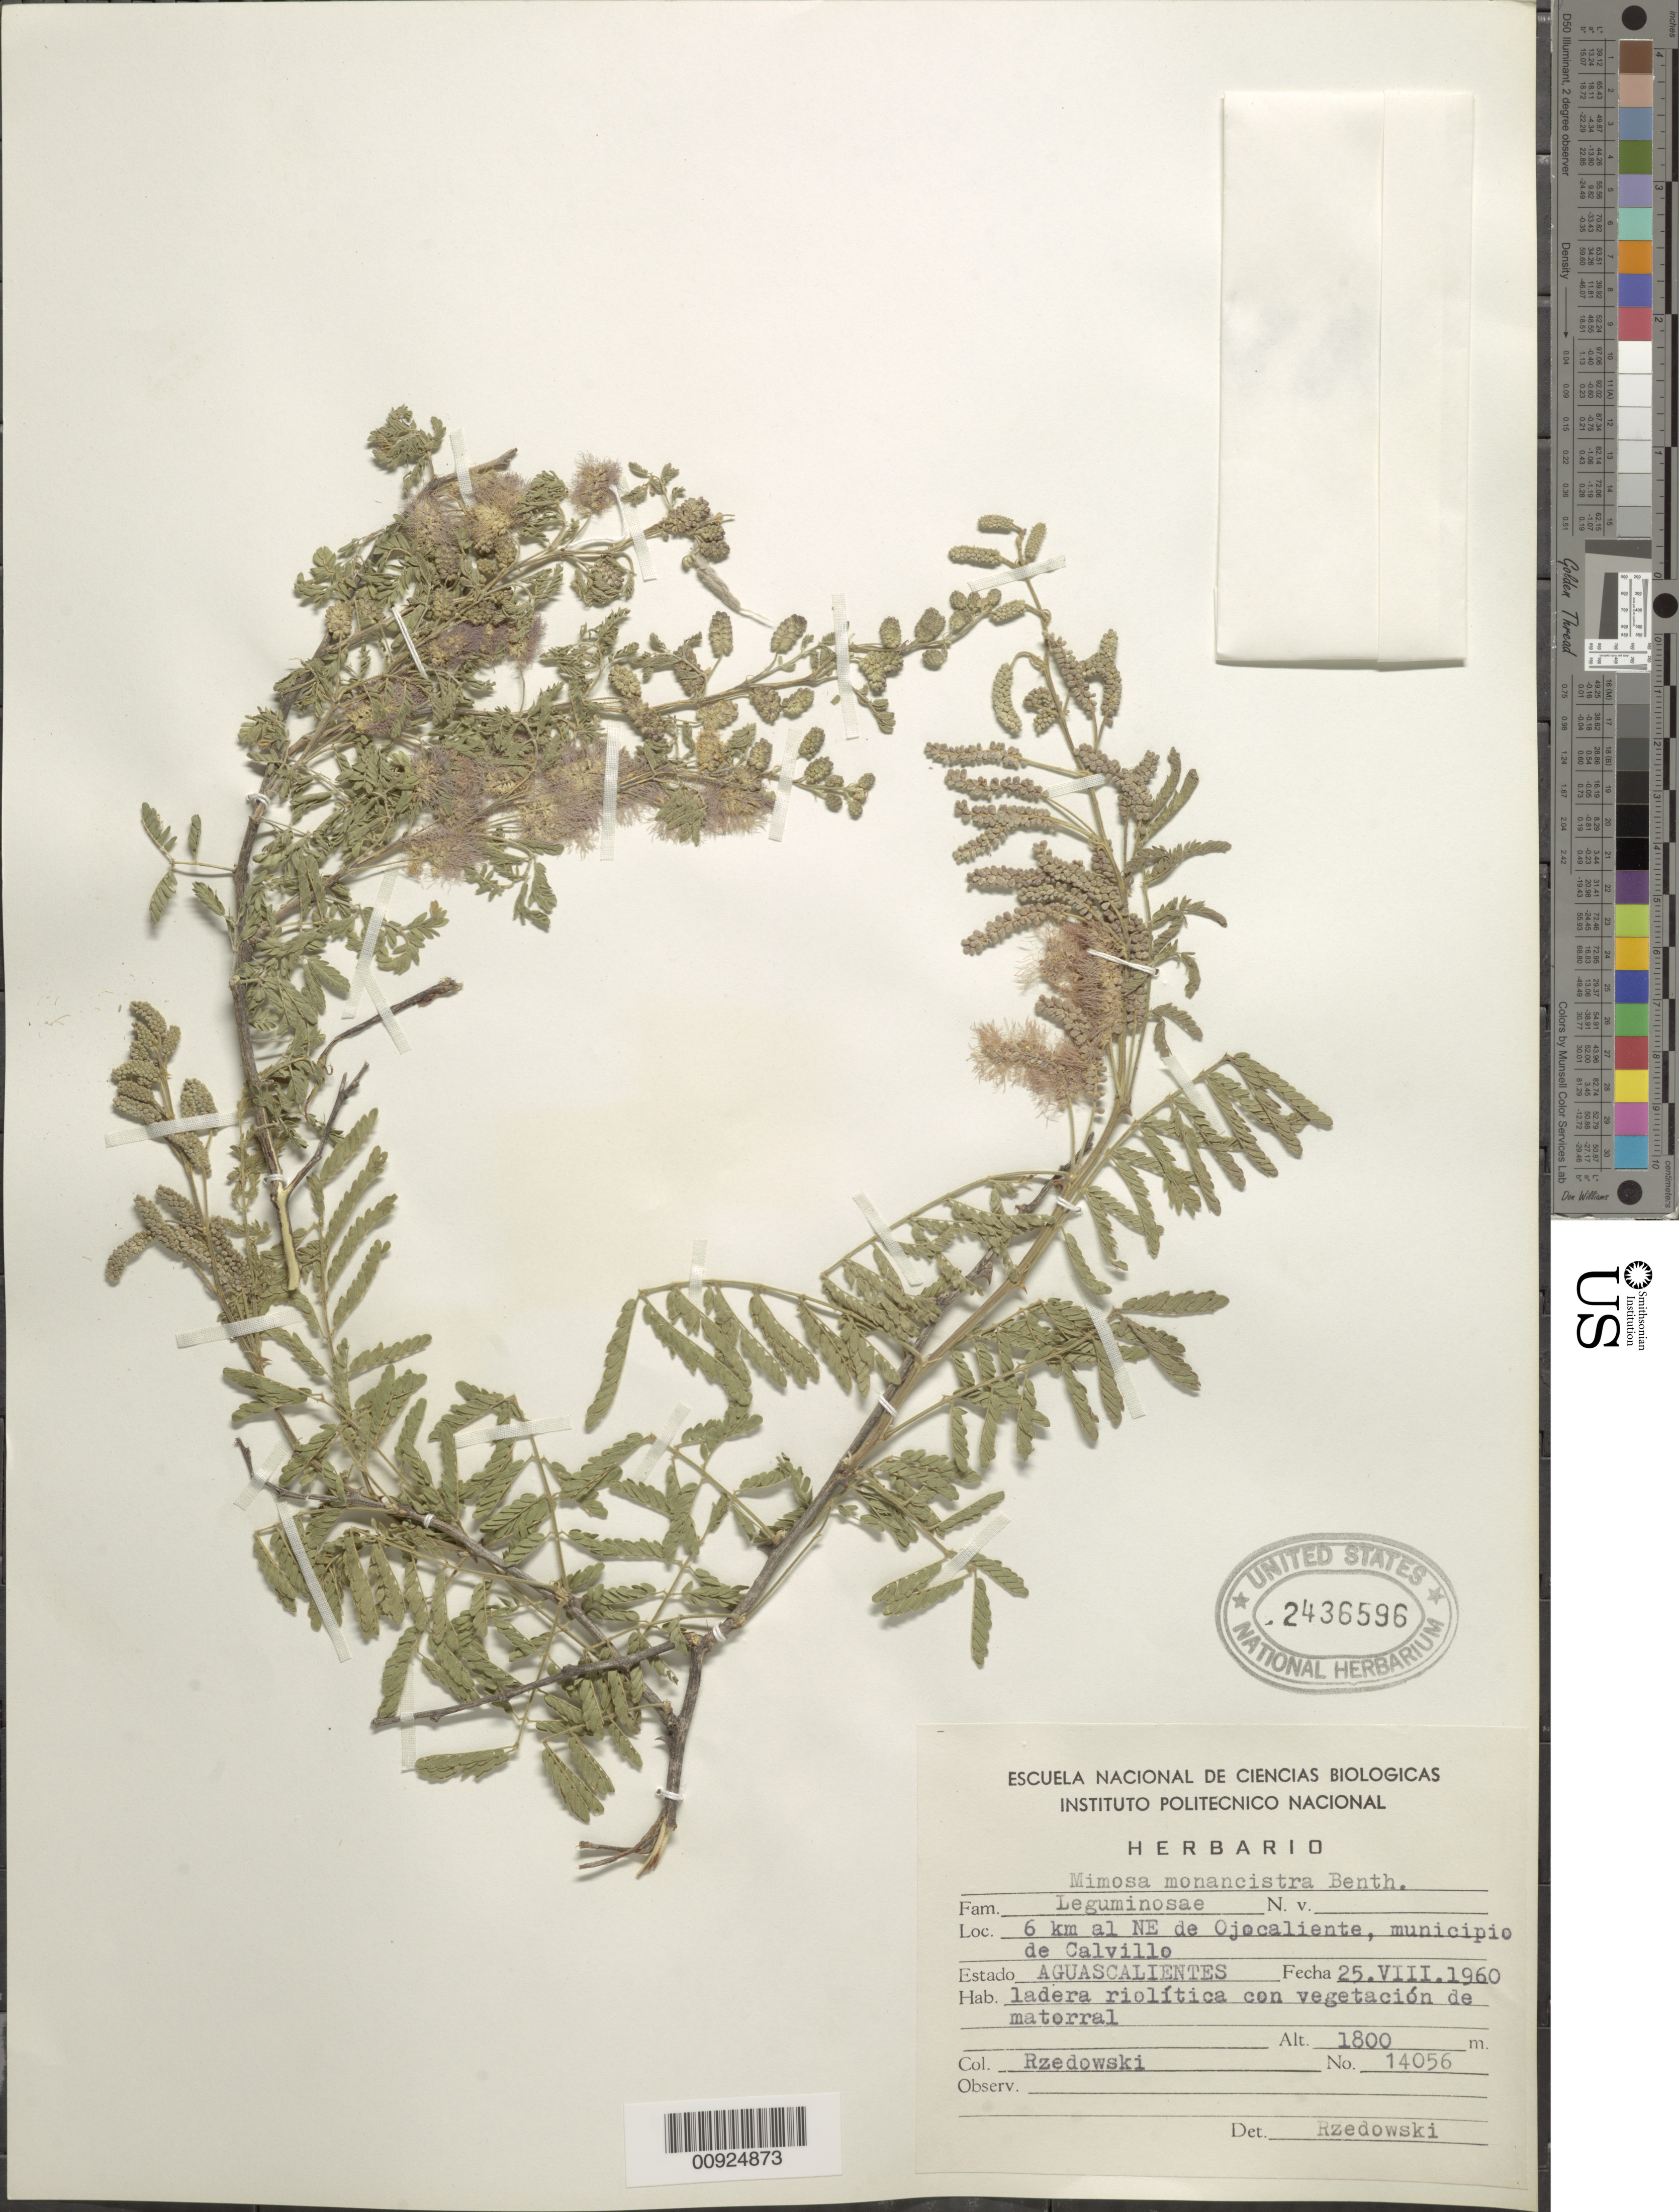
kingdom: Plantae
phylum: Tracheophyta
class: Magnoliopsida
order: Fabales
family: Fabaceae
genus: Mimosa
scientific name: Mimosa monancistra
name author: Benth.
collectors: J. Rzedowski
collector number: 14056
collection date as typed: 25 Aug 1960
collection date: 1960-08-25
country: Mexico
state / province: Aguascalientes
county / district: Calvillo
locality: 6 km. al NE de Ojocaliente, municipio de Calvillo, Estado Aguascalientes.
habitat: Ladera riolítica con vegetación de matorral.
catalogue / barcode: US 2436596